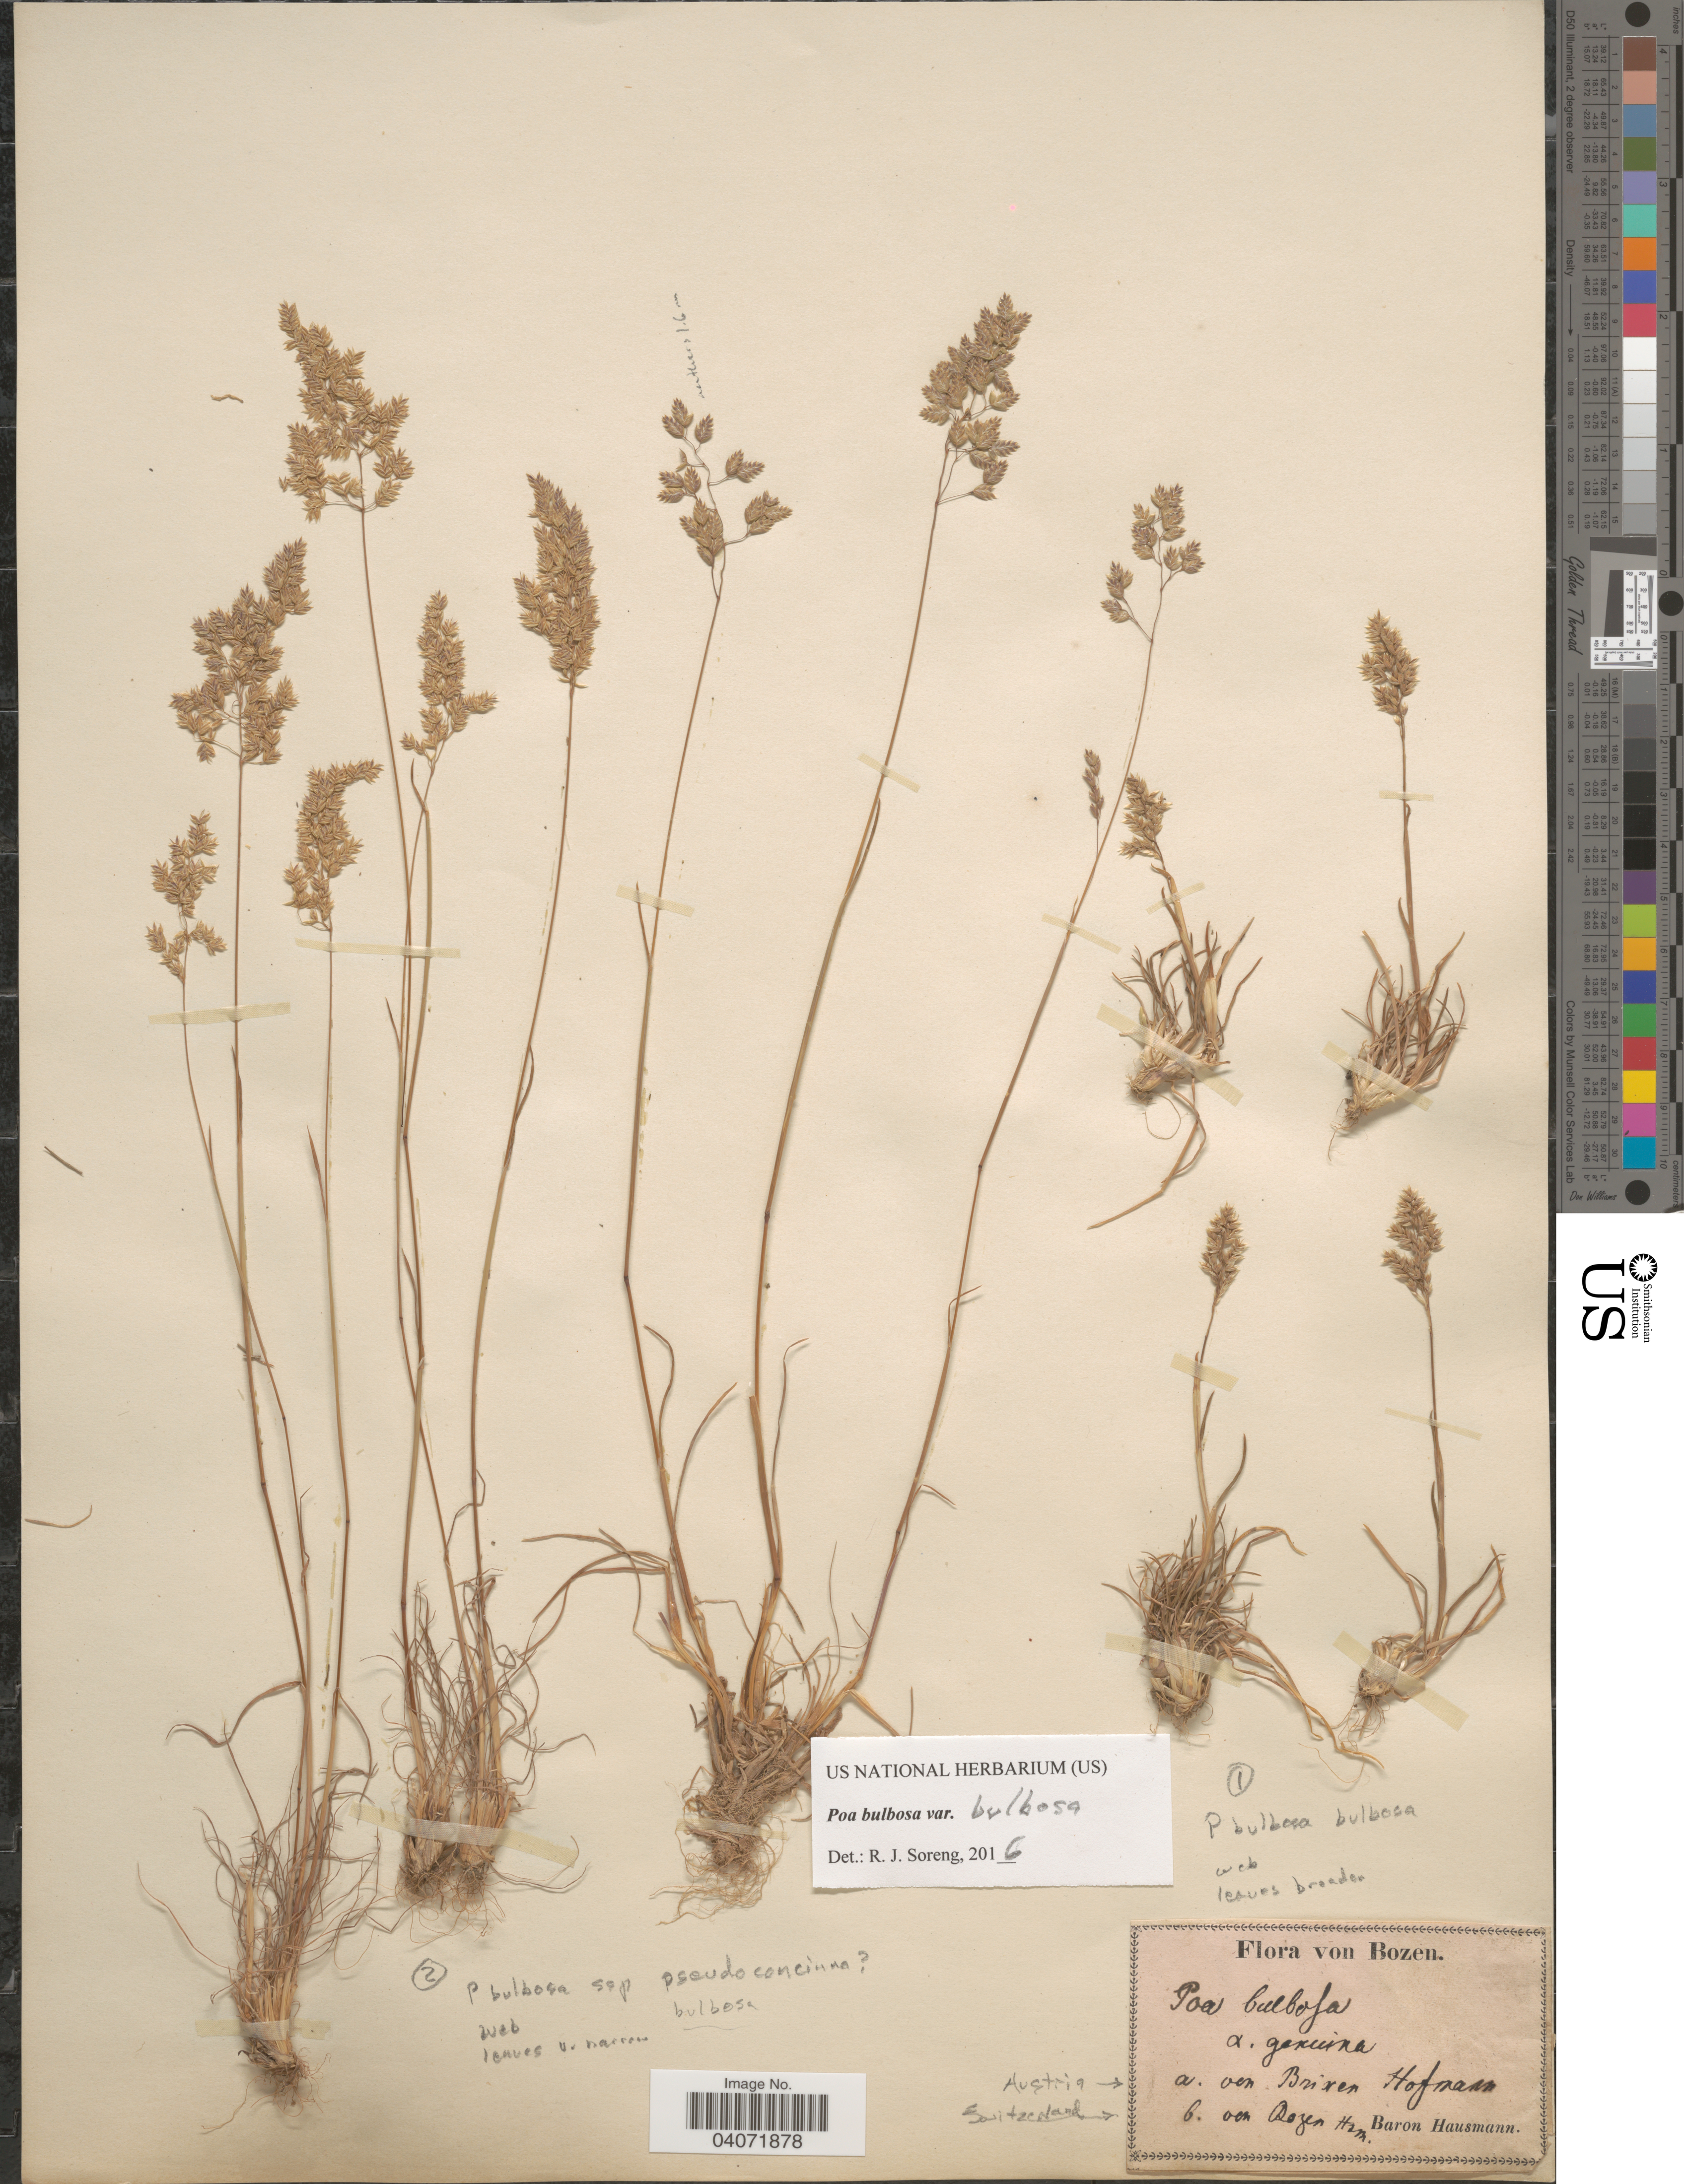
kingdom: Plantae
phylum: Tracheophyta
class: Liliopsida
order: Poales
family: Poaceae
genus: Poa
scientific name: Poa bulbosa subsp. bulbosa var. bulbosa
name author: L.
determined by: Soreng, Robert J., Research Associate (BOT), Smithsonian Institution - National Museum of Natural History (UNITED STATES)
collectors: -. Hofmann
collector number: s.n. pp. 1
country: Italy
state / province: Bolzano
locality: Bozen or Brixen ["a" von Brixen Hoffman; "b" von Bozen Haussman]